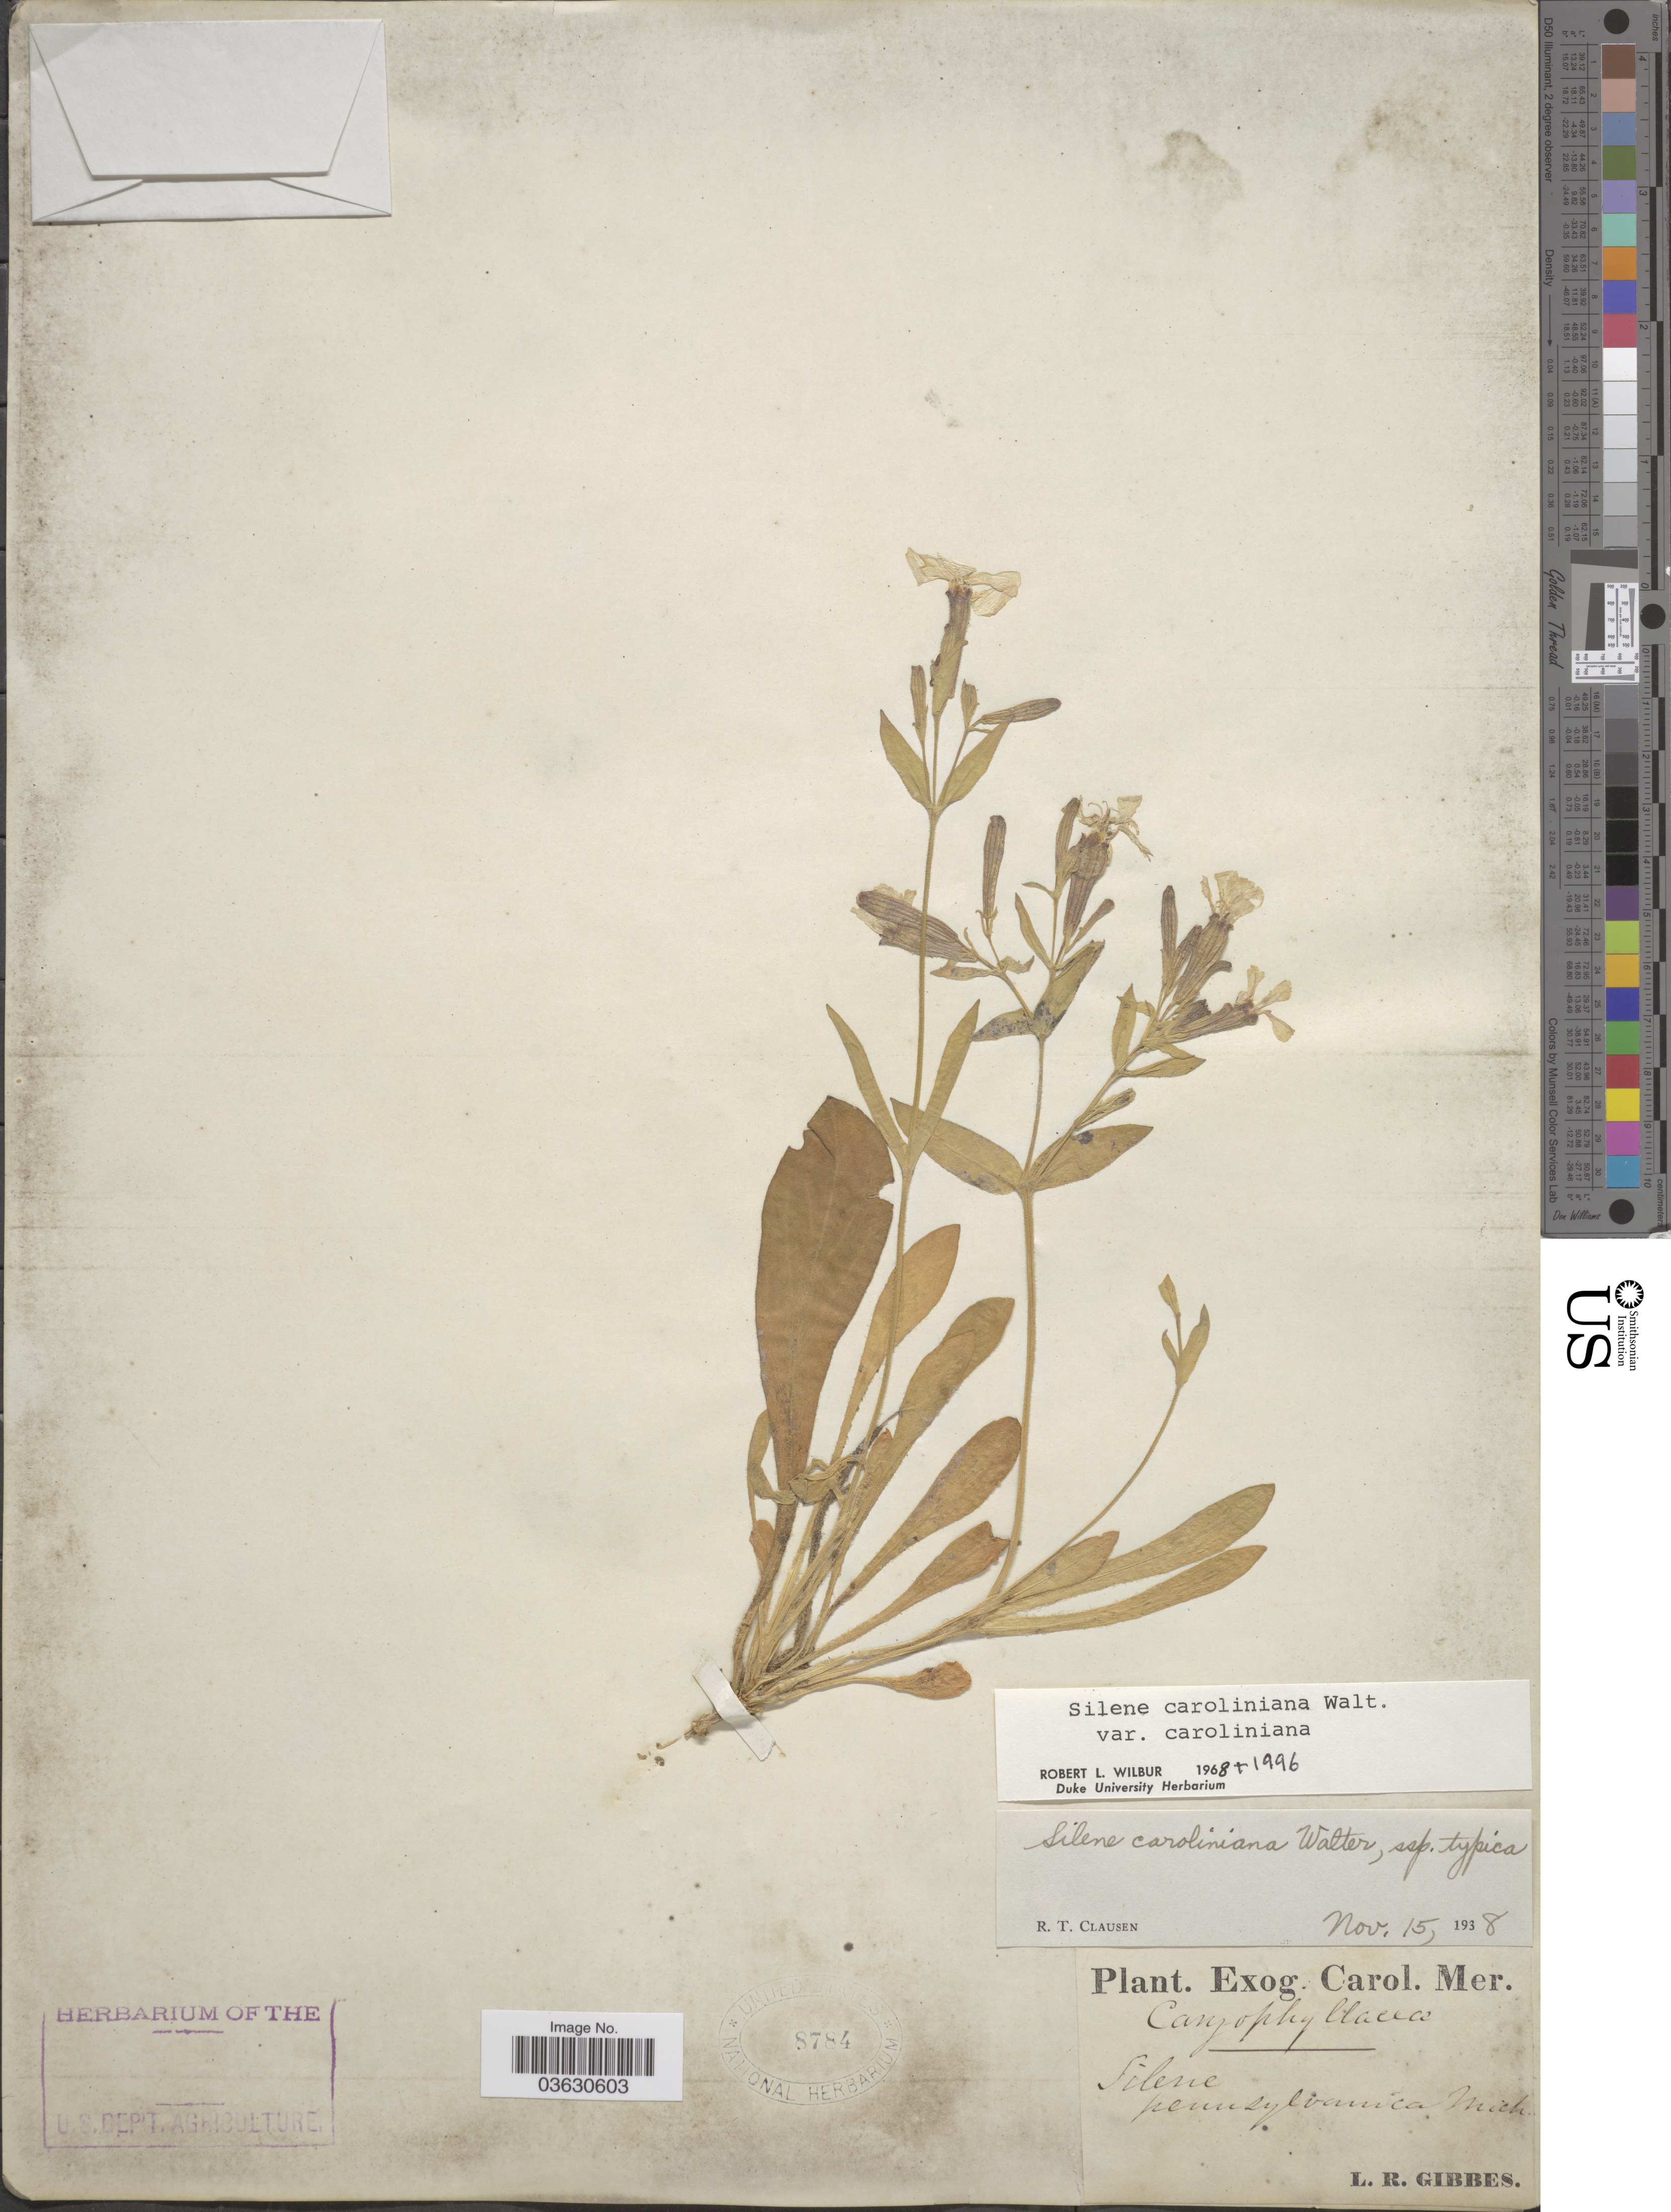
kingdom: Plantae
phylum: Tracheophyta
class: Magnoliopsida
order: Caryophyllales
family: Caryophyllaceae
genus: Silene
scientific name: Silene caroliniana subsp. typica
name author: R.T. Clausen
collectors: L. Gibbes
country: United States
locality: Exog. Carol. Mer. [unsure placement]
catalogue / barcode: US 8784